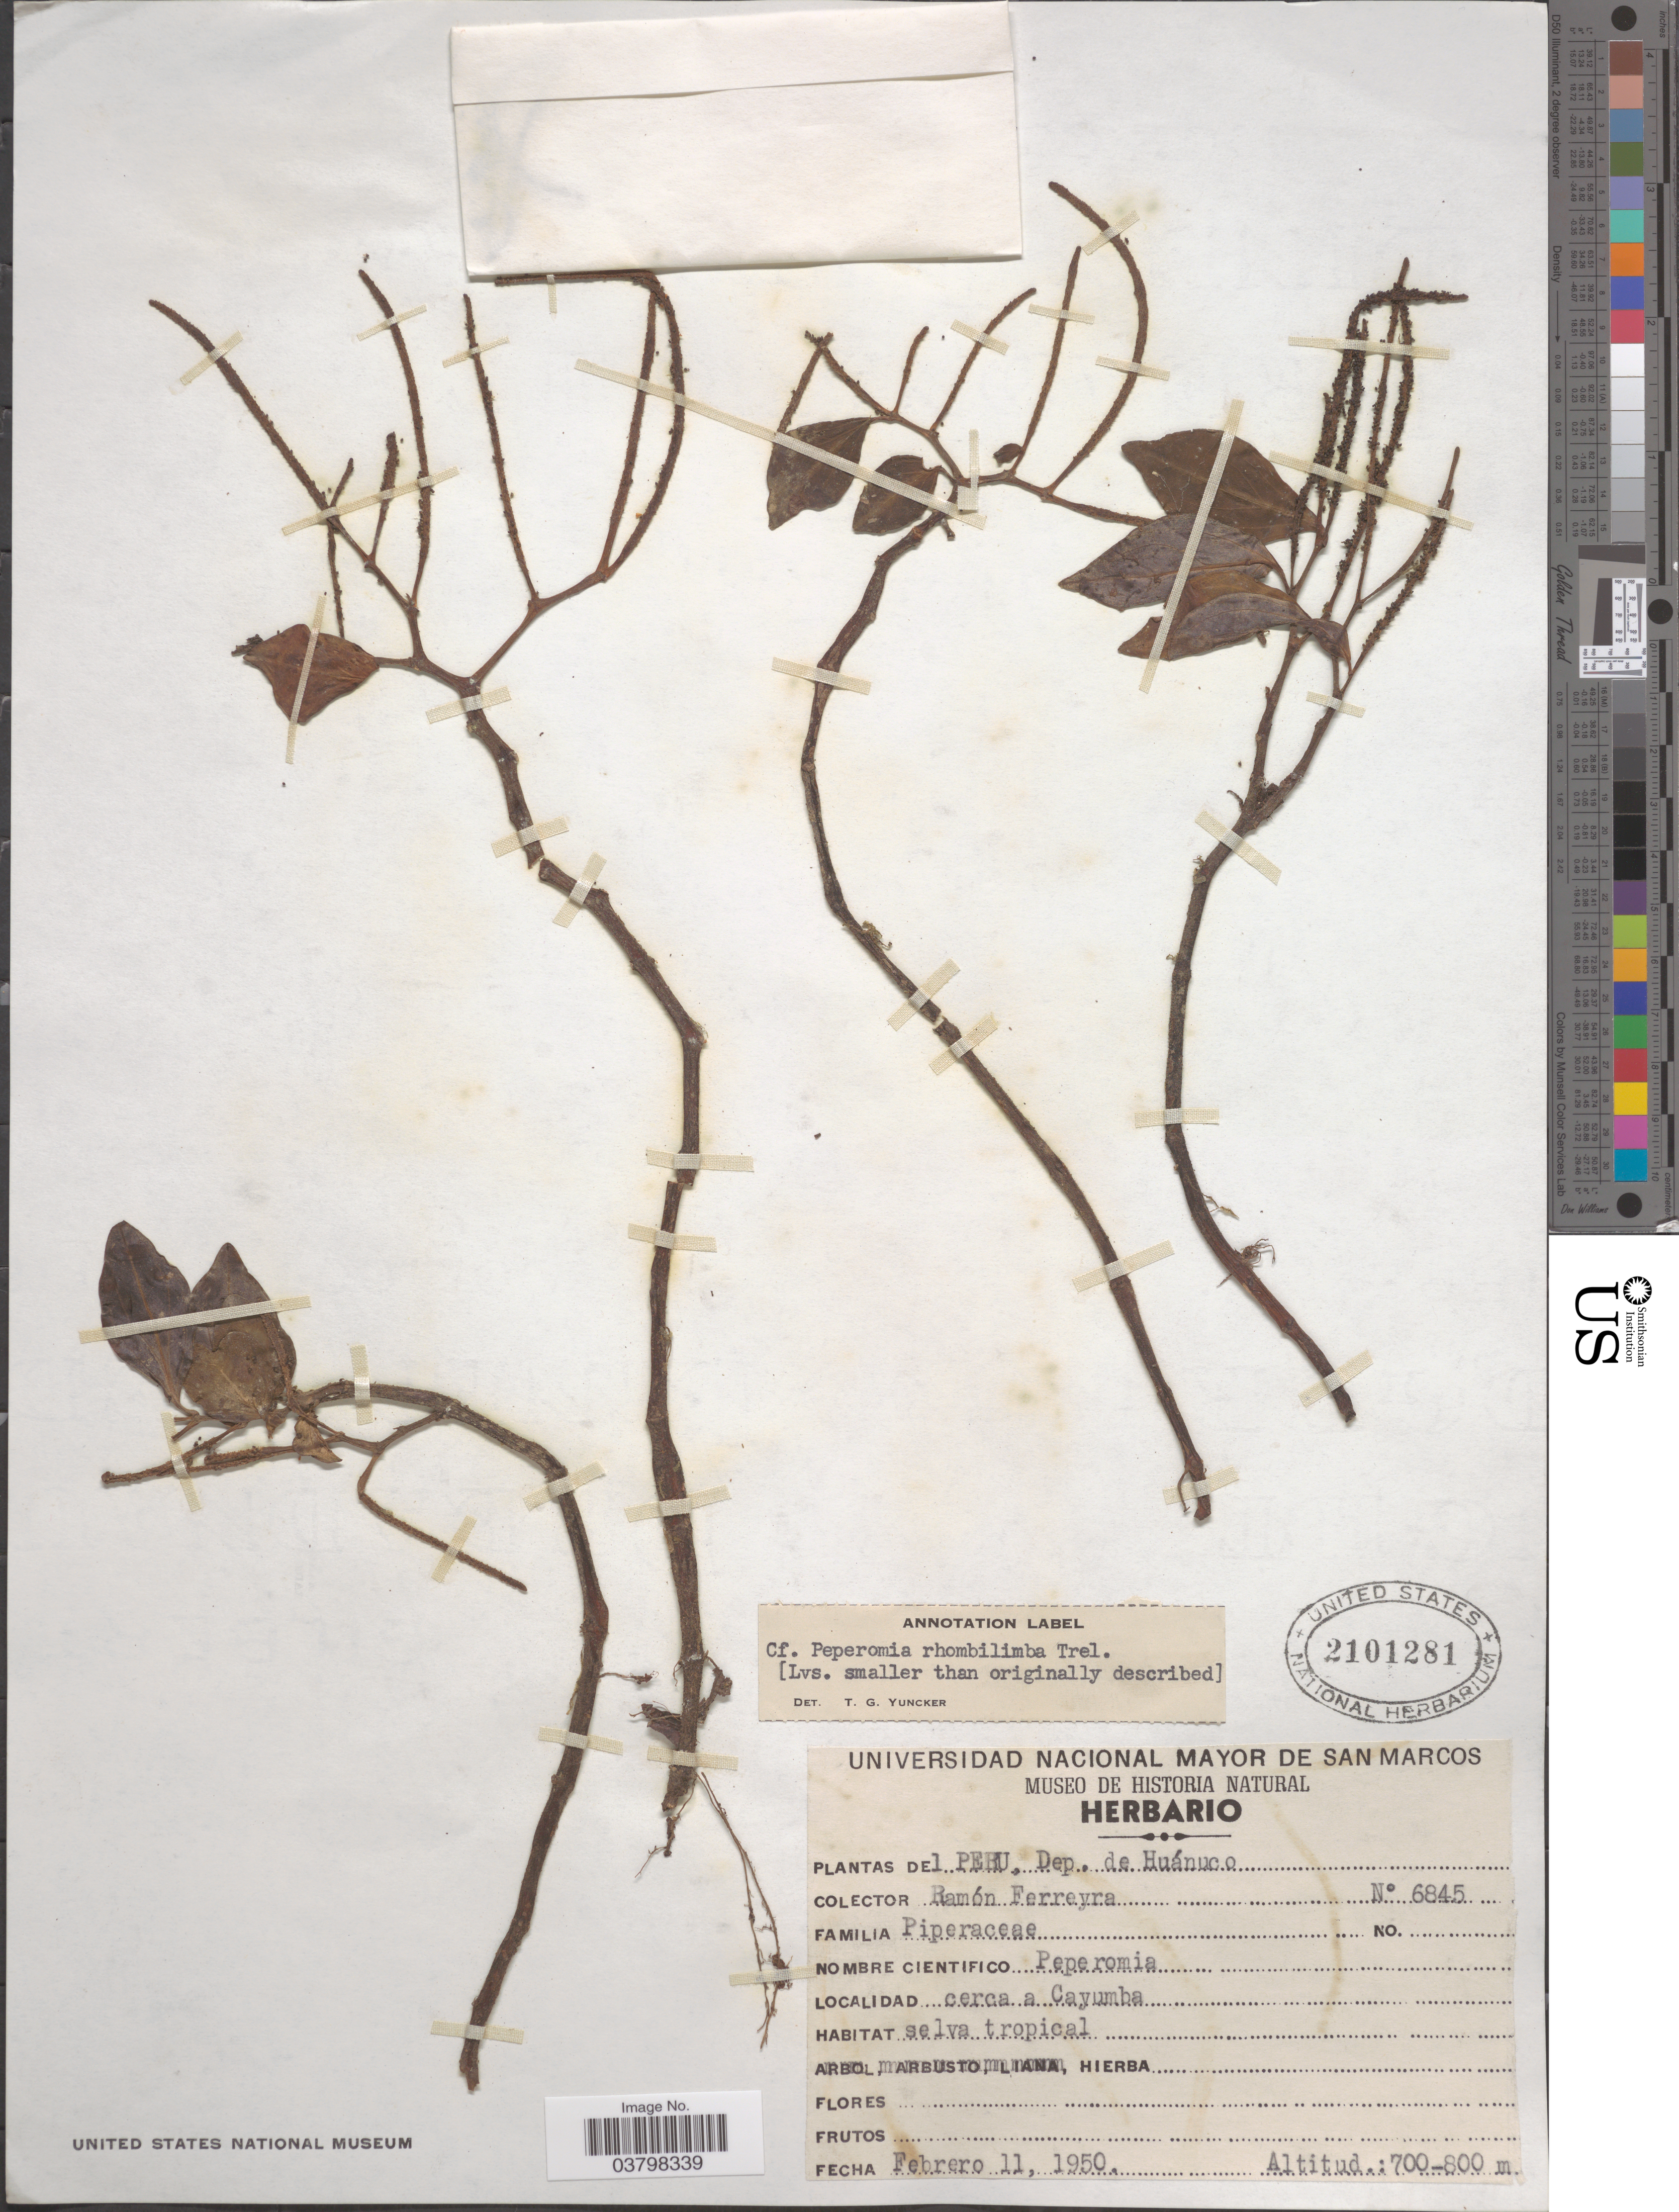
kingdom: Plantae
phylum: Tracheophyta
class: Magnoliopsida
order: Piperales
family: Piperaceae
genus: Peperomia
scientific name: Peperomia rhombilimba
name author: Trel. in J.F. Macbr.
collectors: R. A. Ferreyra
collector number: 6845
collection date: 1950-02-11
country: Peru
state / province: Huánuco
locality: Dep. de Huánuco. Cerca a Cayumba.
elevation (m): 700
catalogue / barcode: US 2101281